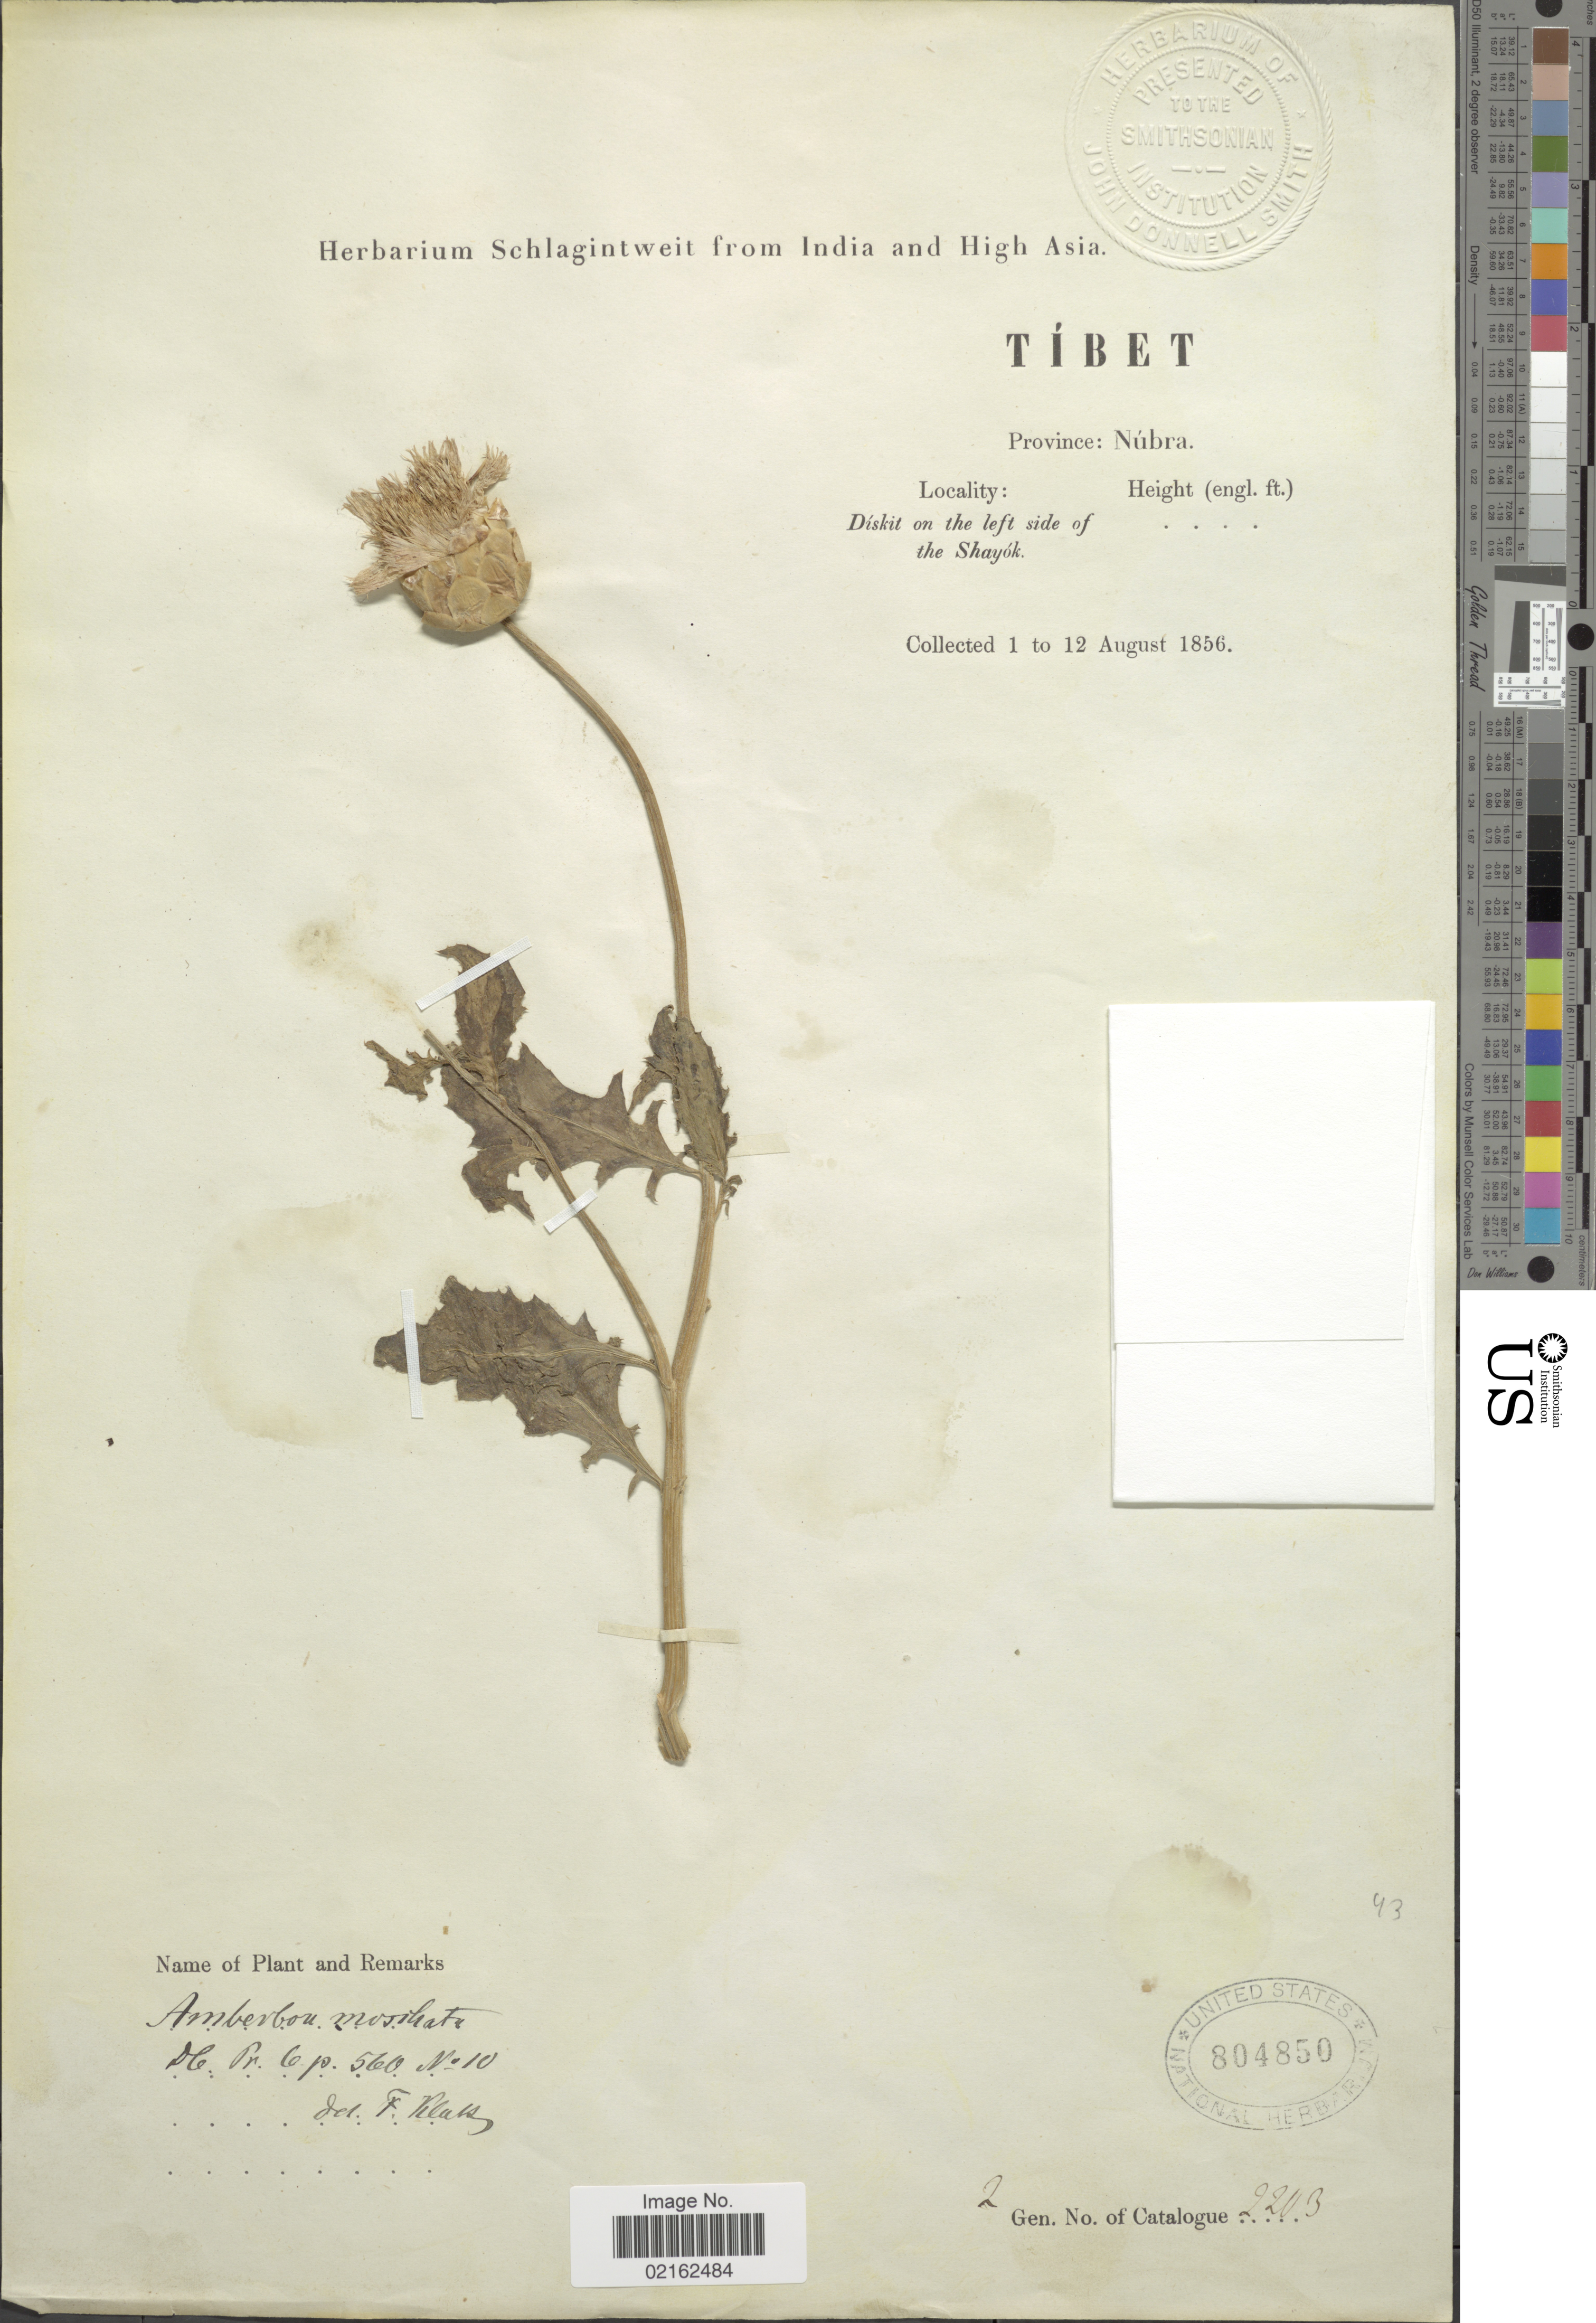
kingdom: Plantae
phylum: Tracheophyta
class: Magnoliopsida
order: Asterales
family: Asteraceae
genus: Amberboa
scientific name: Amberboa moschata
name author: DC.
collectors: ex herb. Schlagintweit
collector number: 2203?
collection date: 1856-08-01/1856-08-12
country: China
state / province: Xizang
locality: Tibet, Province Nubra, Diskit on the left side of the Shayok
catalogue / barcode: US 804850